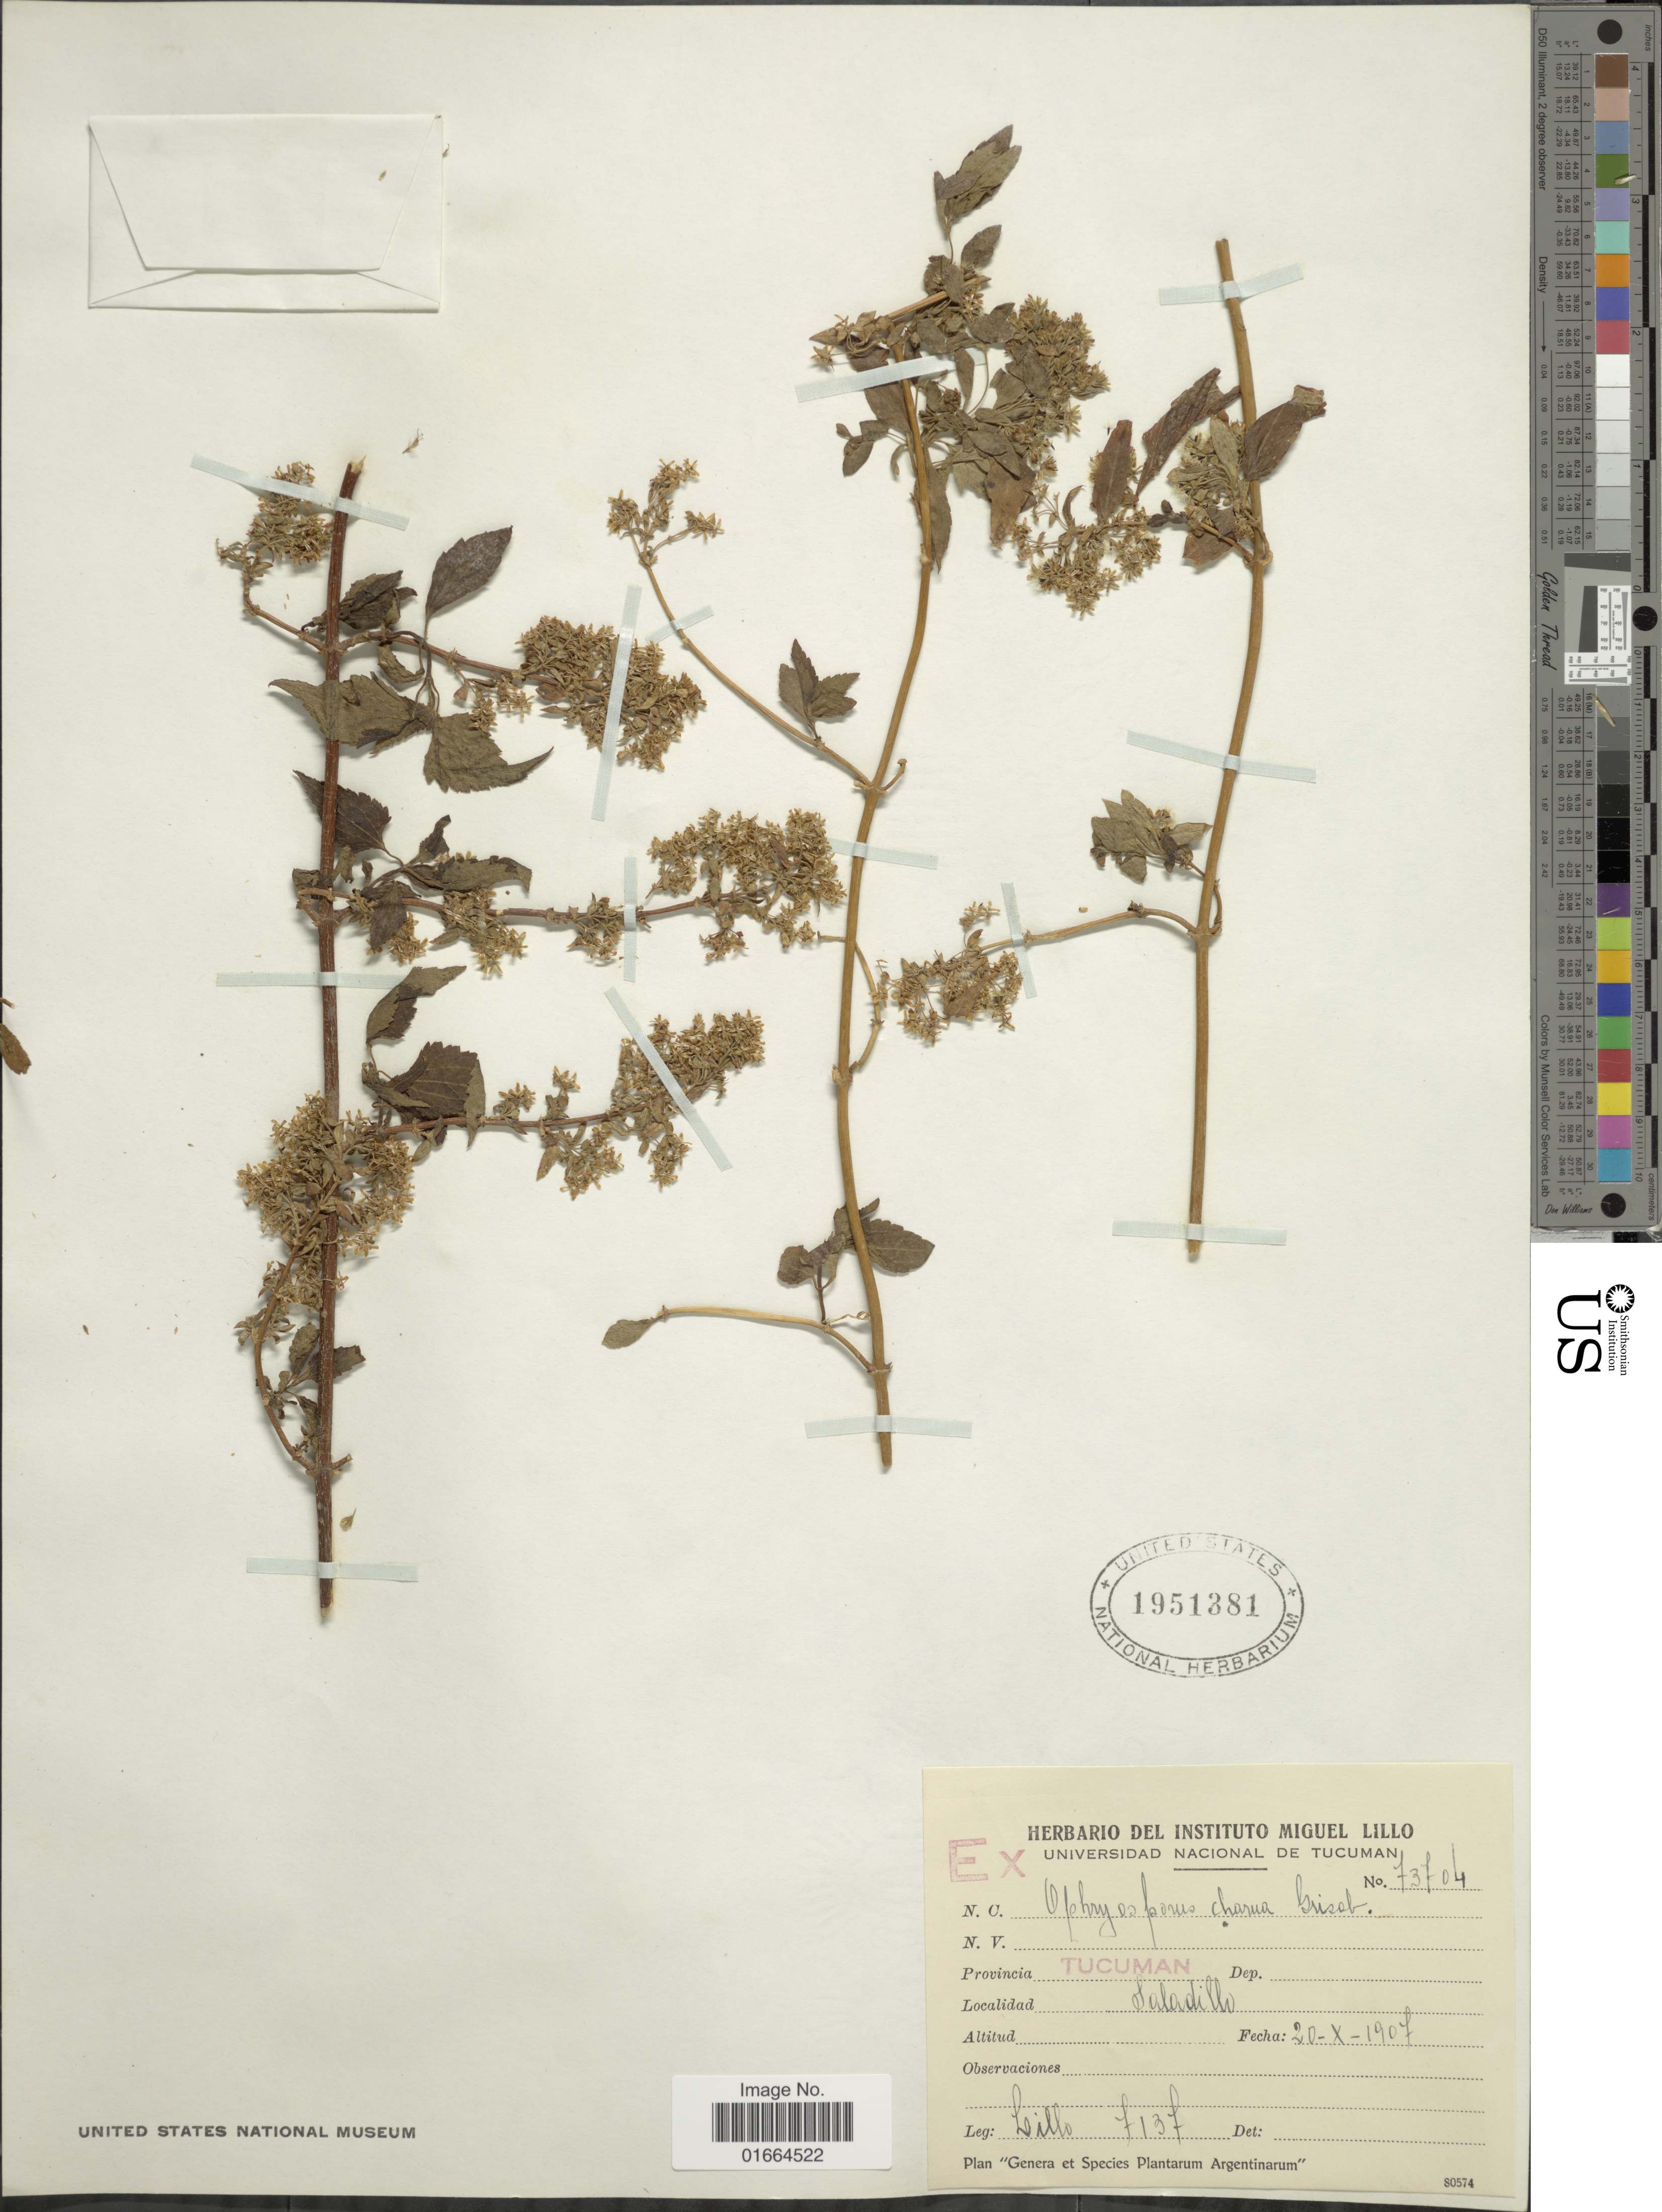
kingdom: Plantae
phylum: Tracheophyta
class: Magnoliopsida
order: Asterales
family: Asteraceae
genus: Ophryosporus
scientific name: Ophryosporus charua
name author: (Griseb.) Hieron.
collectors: -. Lillo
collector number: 7137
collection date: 1907-10-20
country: Argentina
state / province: Tucuman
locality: Provincia Tucuman, Saladillo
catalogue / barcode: US 1951381